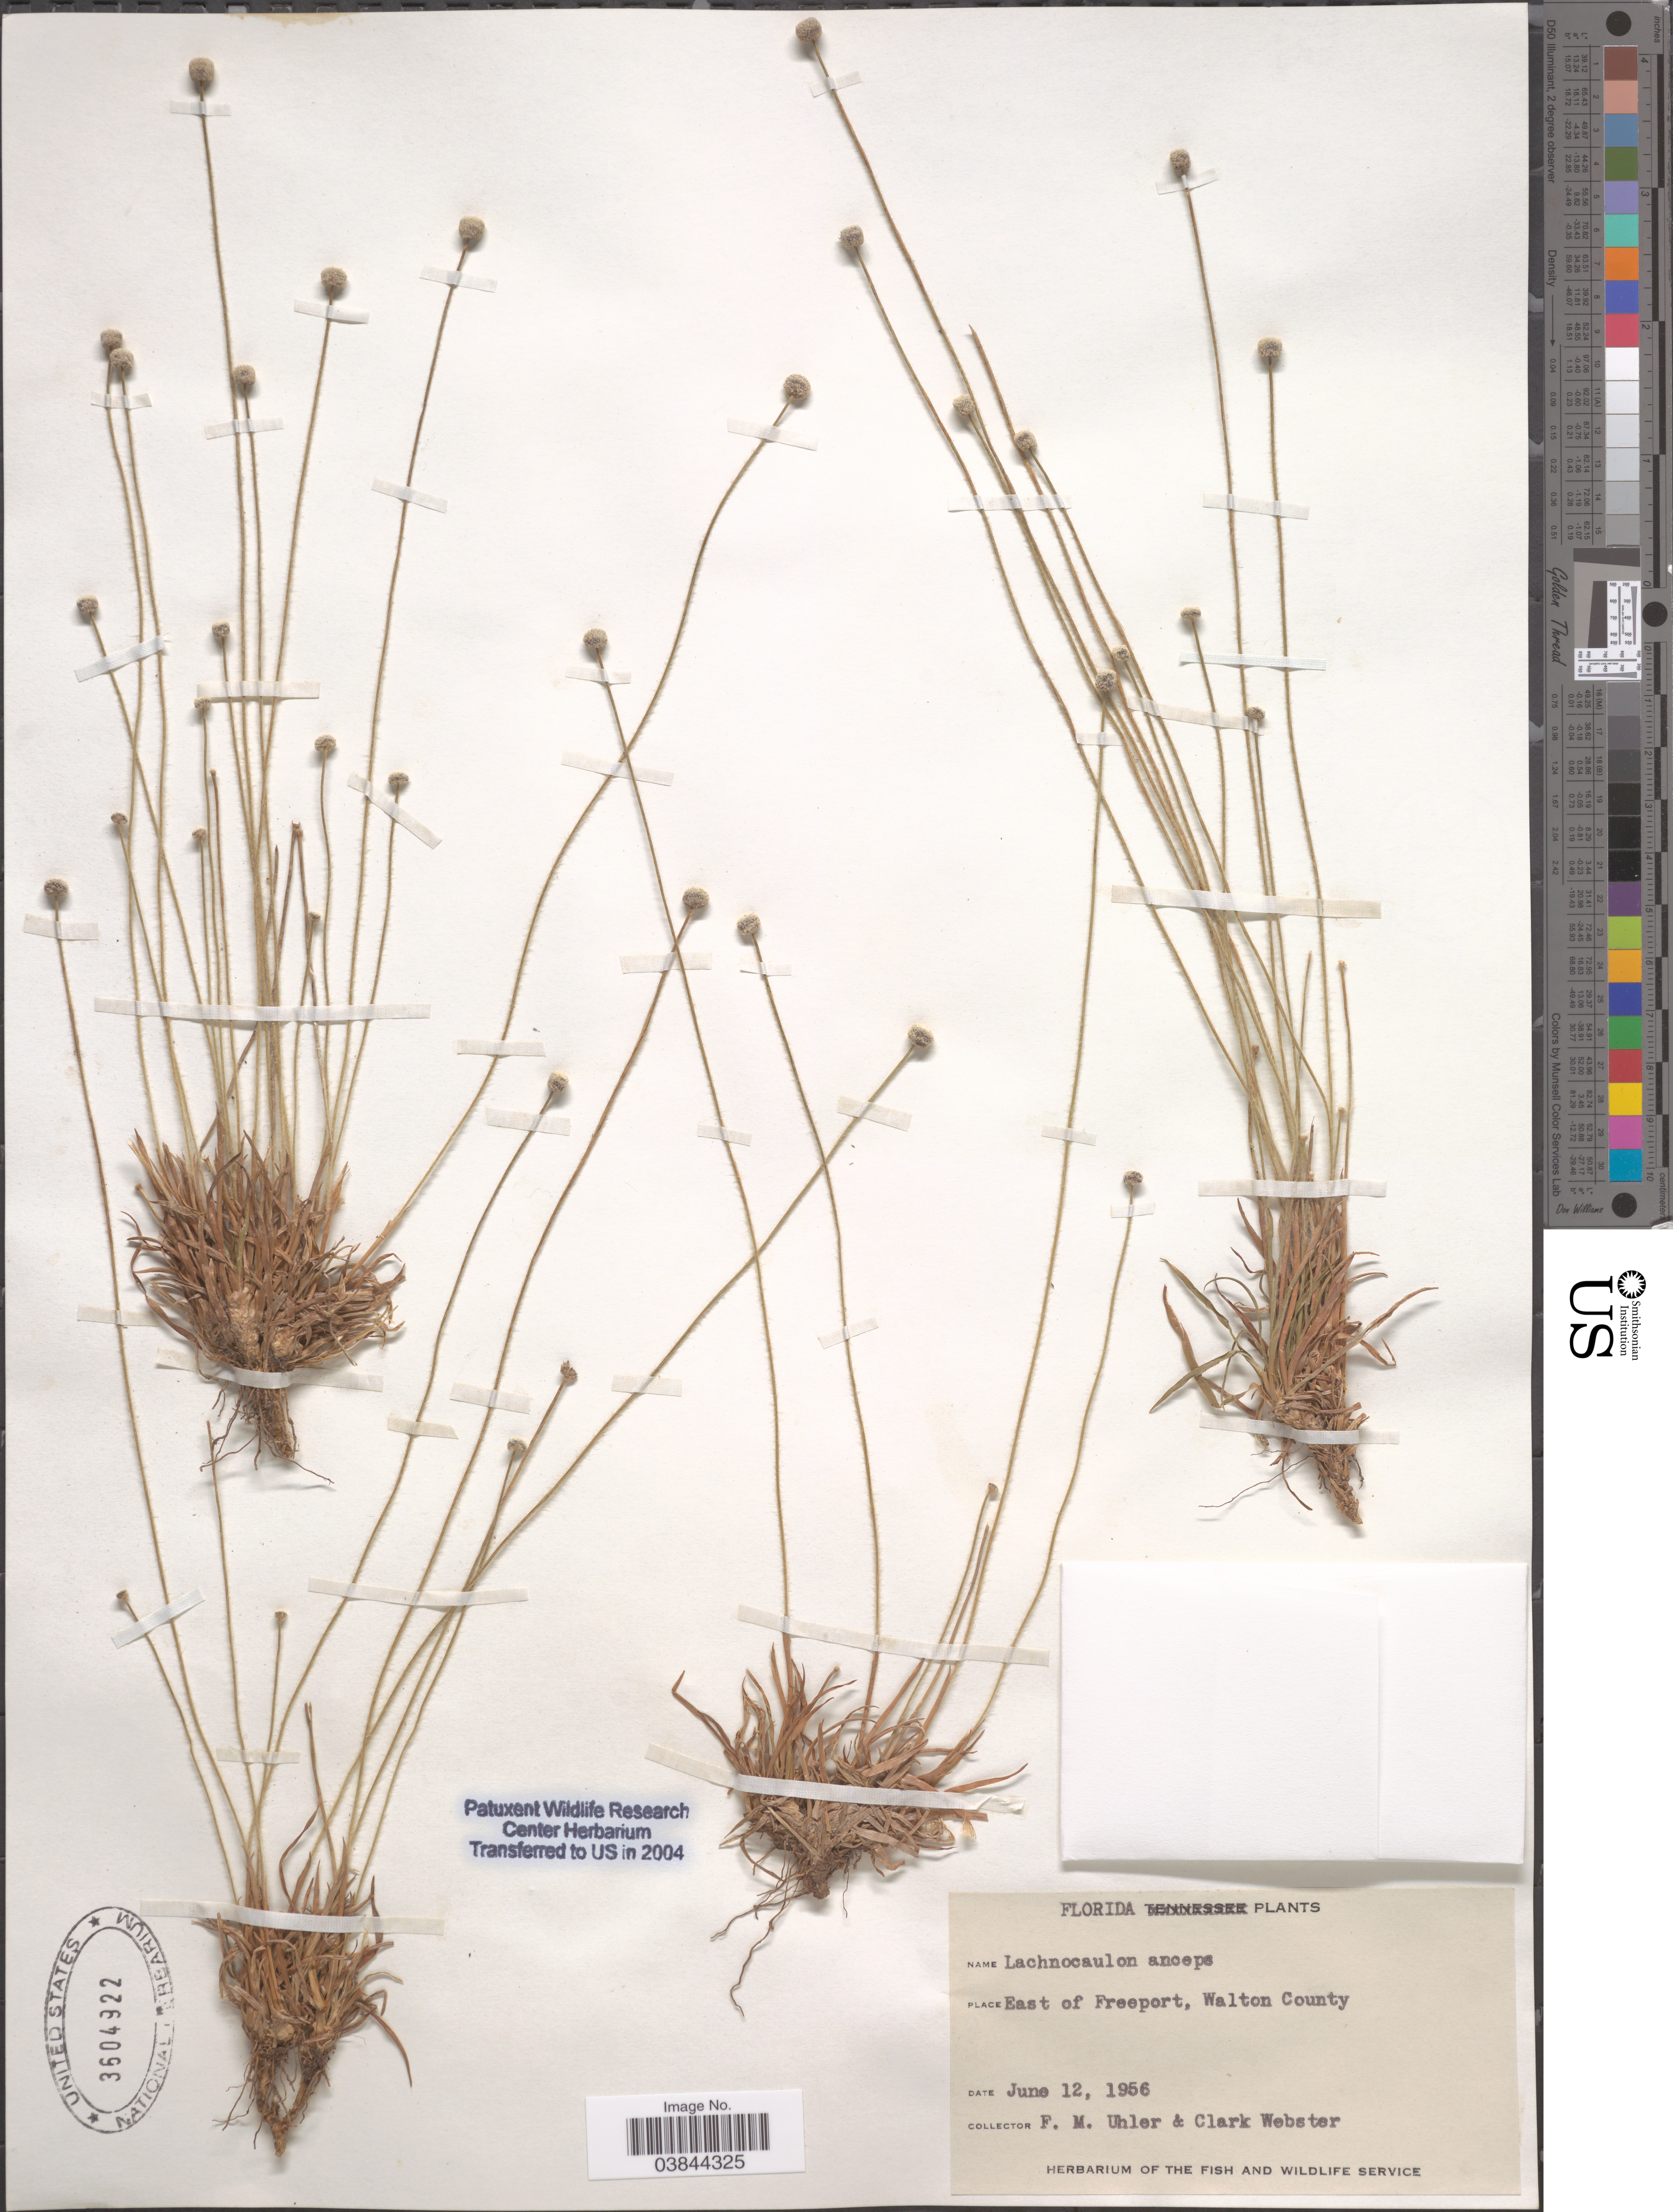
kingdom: Plantae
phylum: Tracheophyta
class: Liliopsida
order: Poales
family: Eriocaulaceae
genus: Lachnocaulon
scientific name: Lachnocaulon anceps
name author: (Walter) Morong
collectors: F. M. Uhler & C. Webster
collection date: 1956-06-12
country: United States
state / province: Florida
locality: East of Freeport, Walton County.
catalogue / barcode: US 3504322